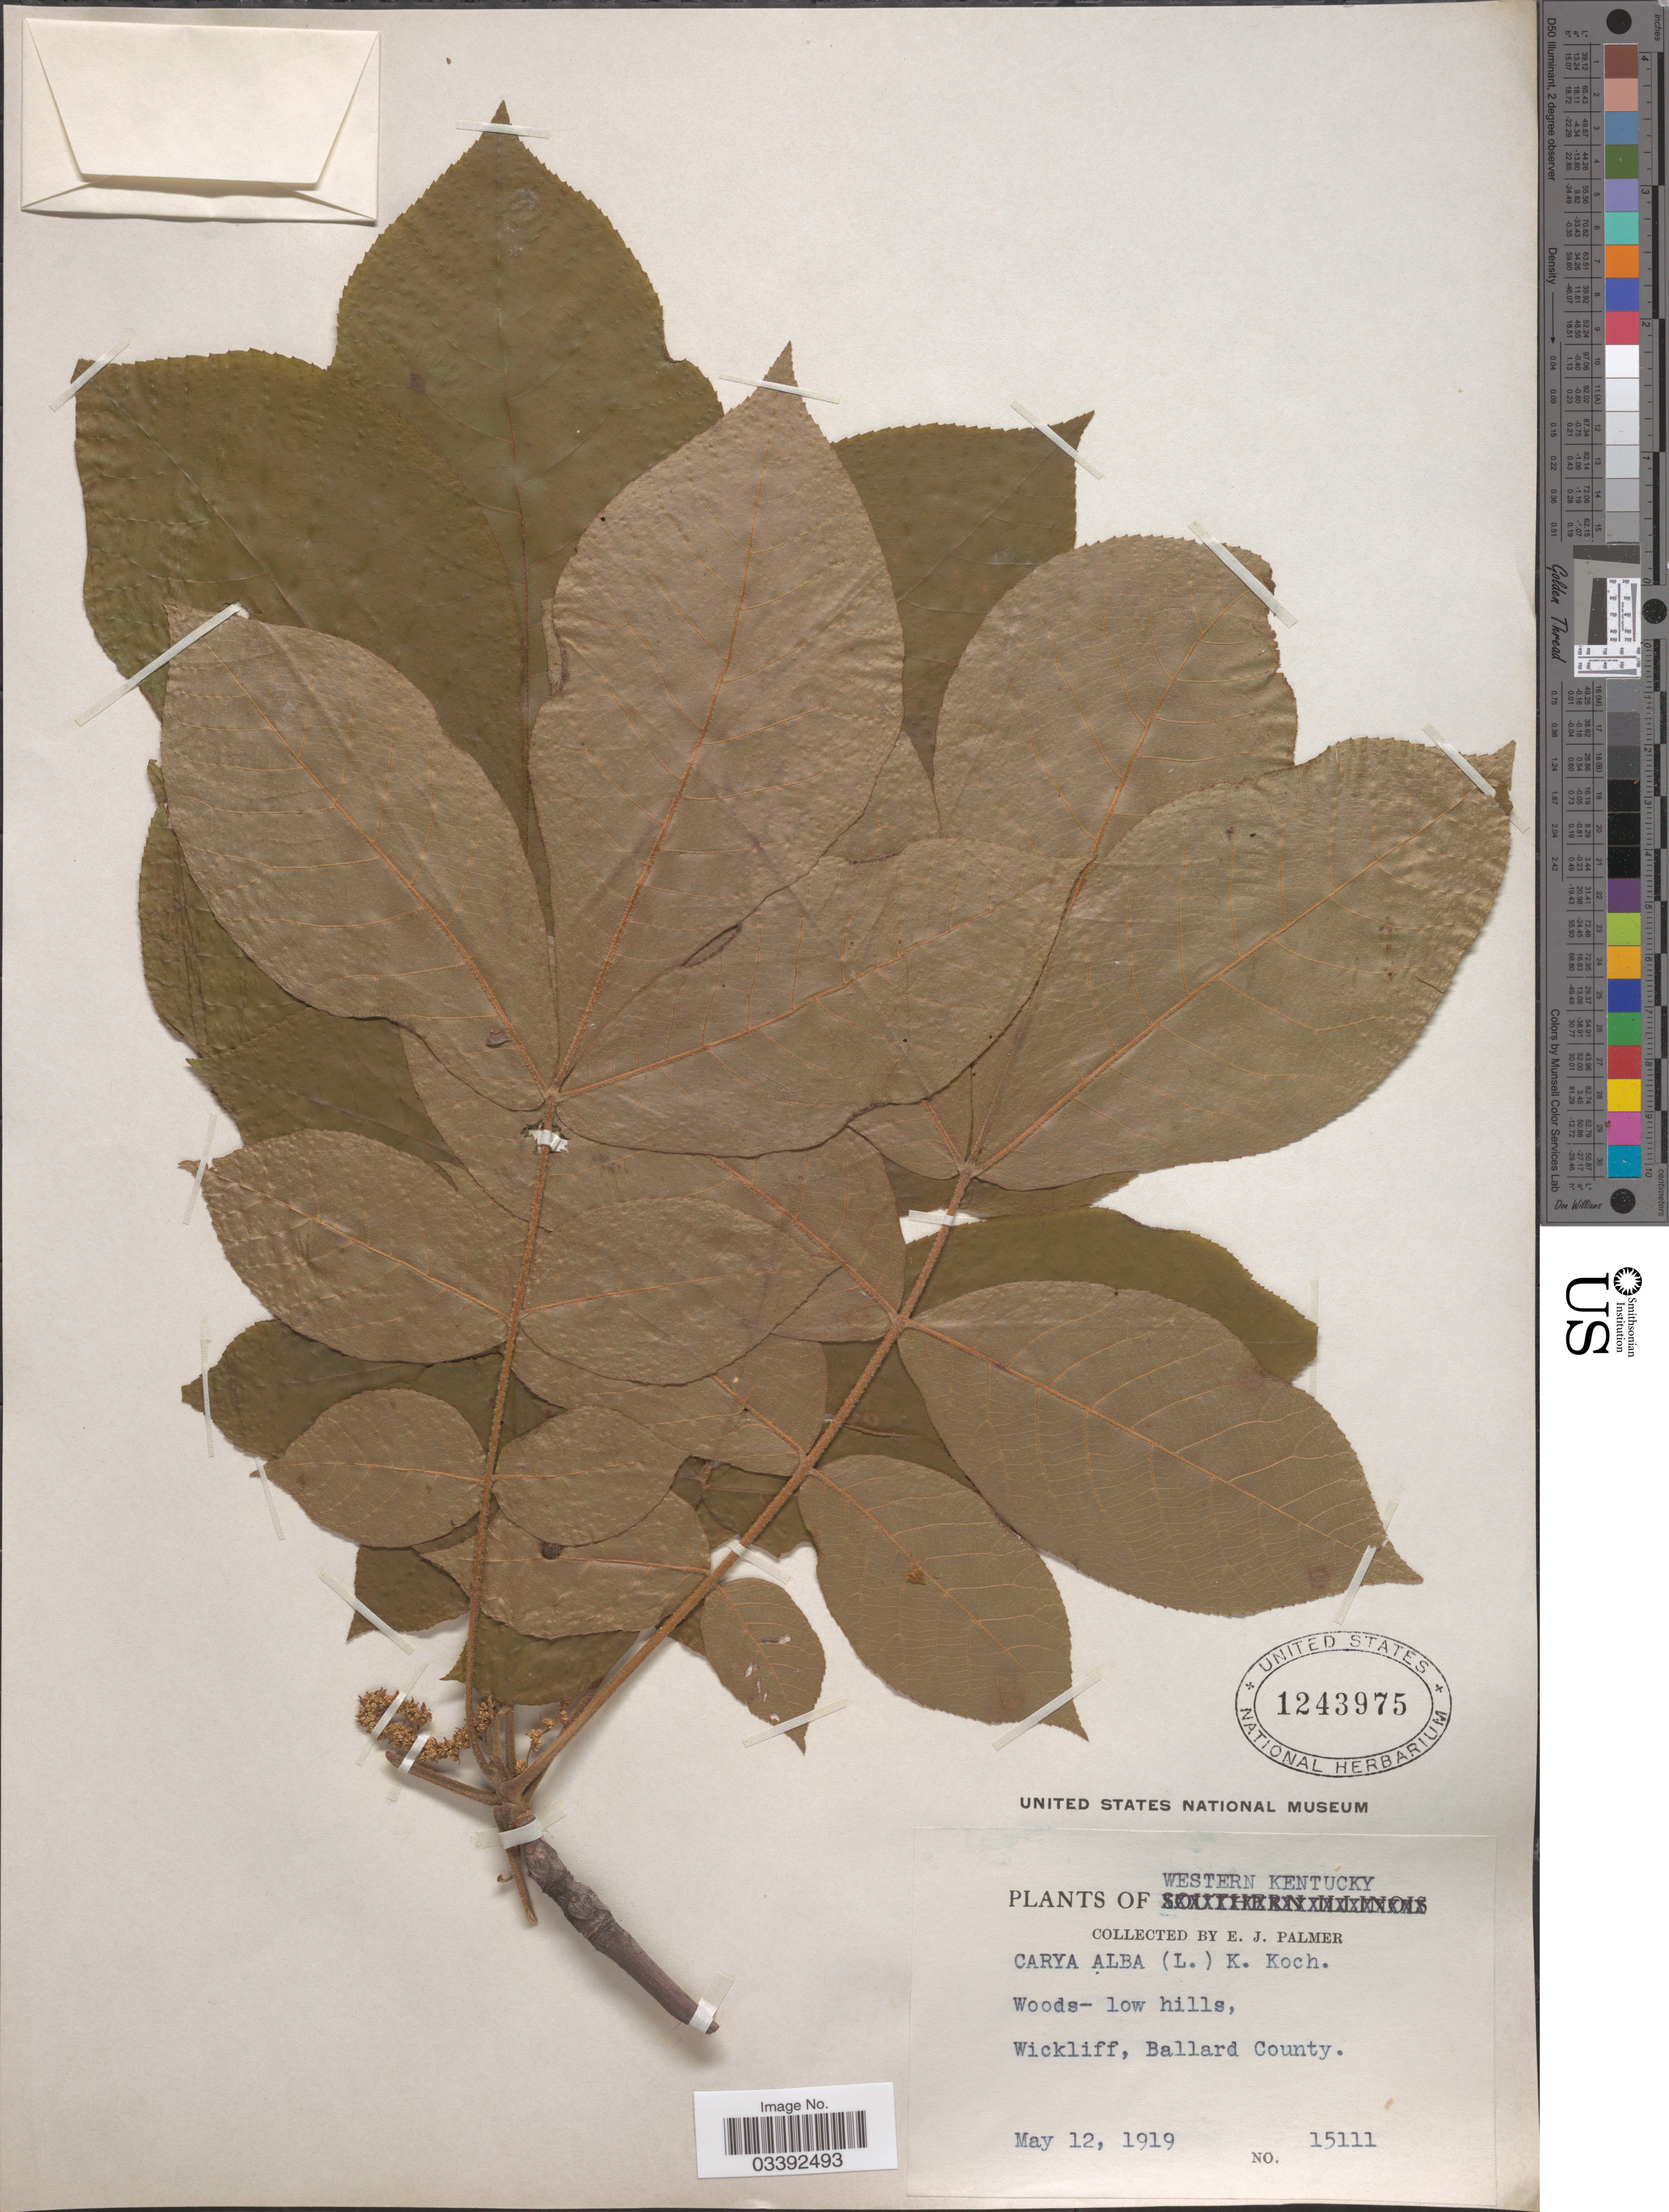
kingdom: Plantae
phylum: Tracheophyta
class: Magnoliopsida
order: Fagales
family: Juglandaceae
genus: Carya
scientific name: Carya tomentosa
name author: (Lam.) Nutt.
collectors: E. J. Palmer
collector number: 15111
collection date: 1919-05-12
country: United States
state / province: Kentucky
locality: Western Kentucky. Wickliff, Ballard County.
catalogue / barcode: US 1243975